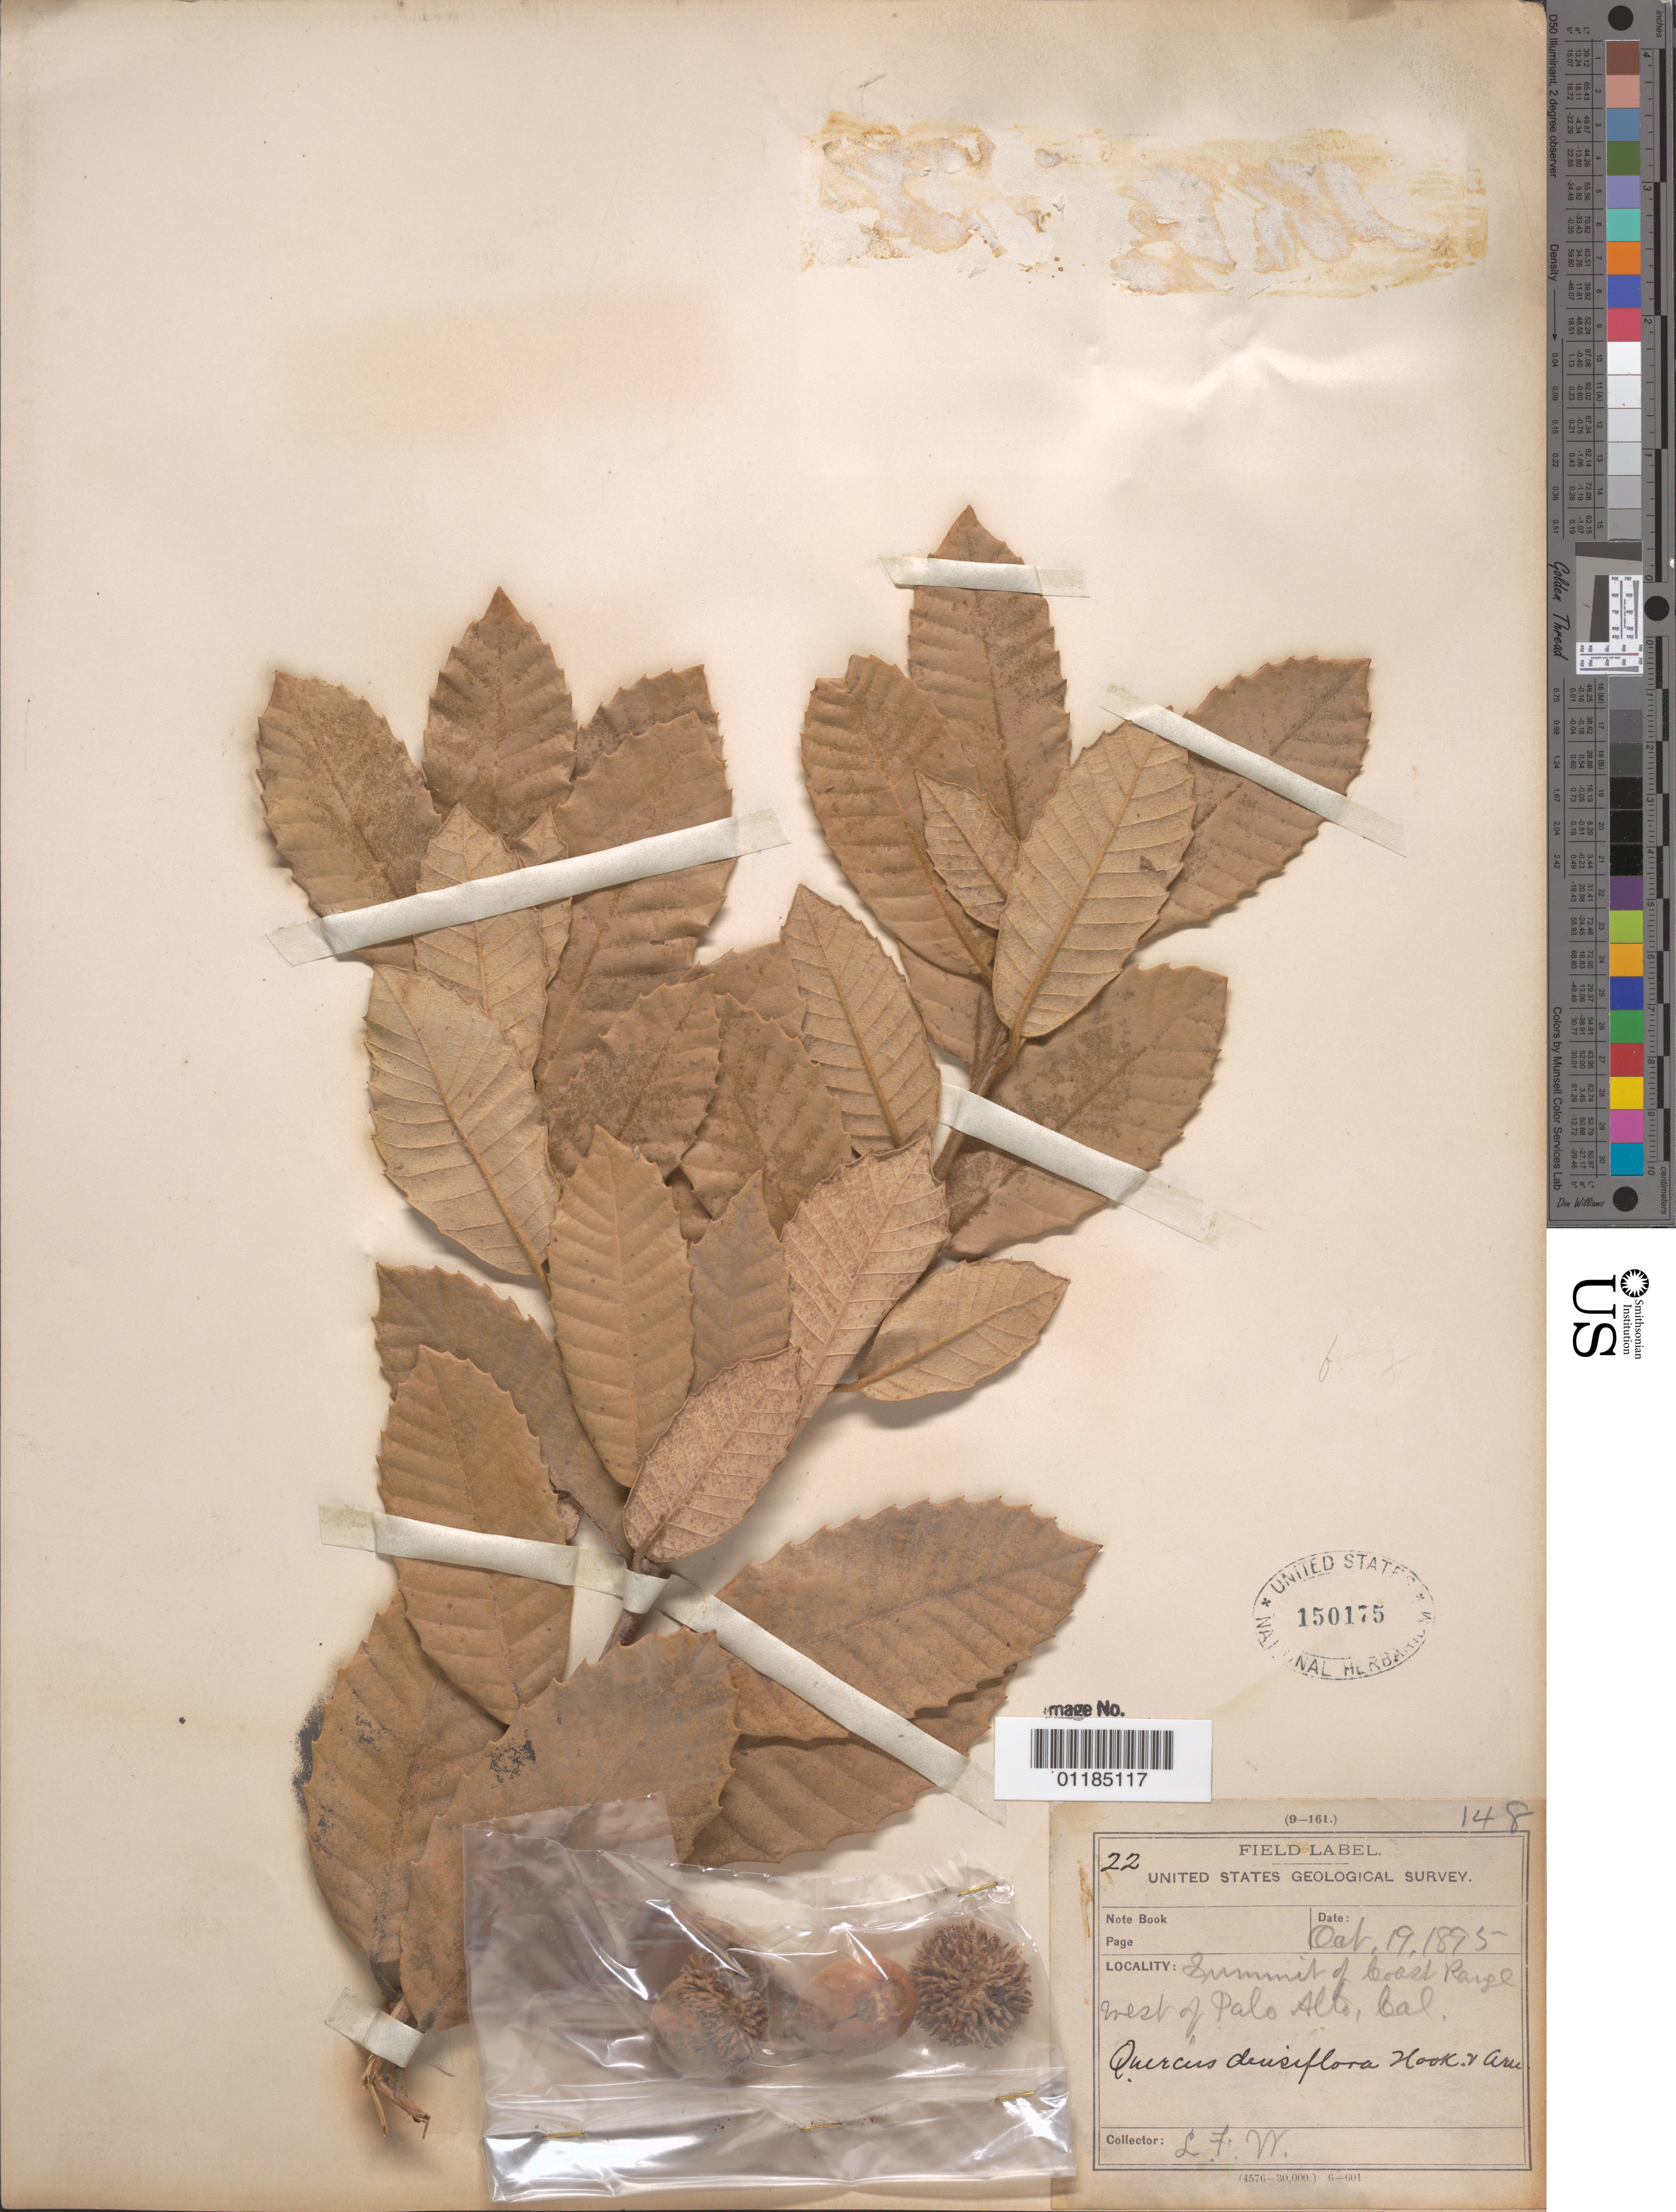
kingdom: Plantae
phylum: Tracheophyta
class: Magnoliopsida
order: Fagales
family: Fagaceae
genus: Quercus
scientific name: Quercus densiflora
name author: Hook. & Arn.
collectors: L. F. Ward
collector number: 22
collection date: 1895-10-19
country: United States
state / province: California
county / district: Santa Clara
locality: Summit of Coast Range west of Palo Alto.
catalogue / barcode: US 150175